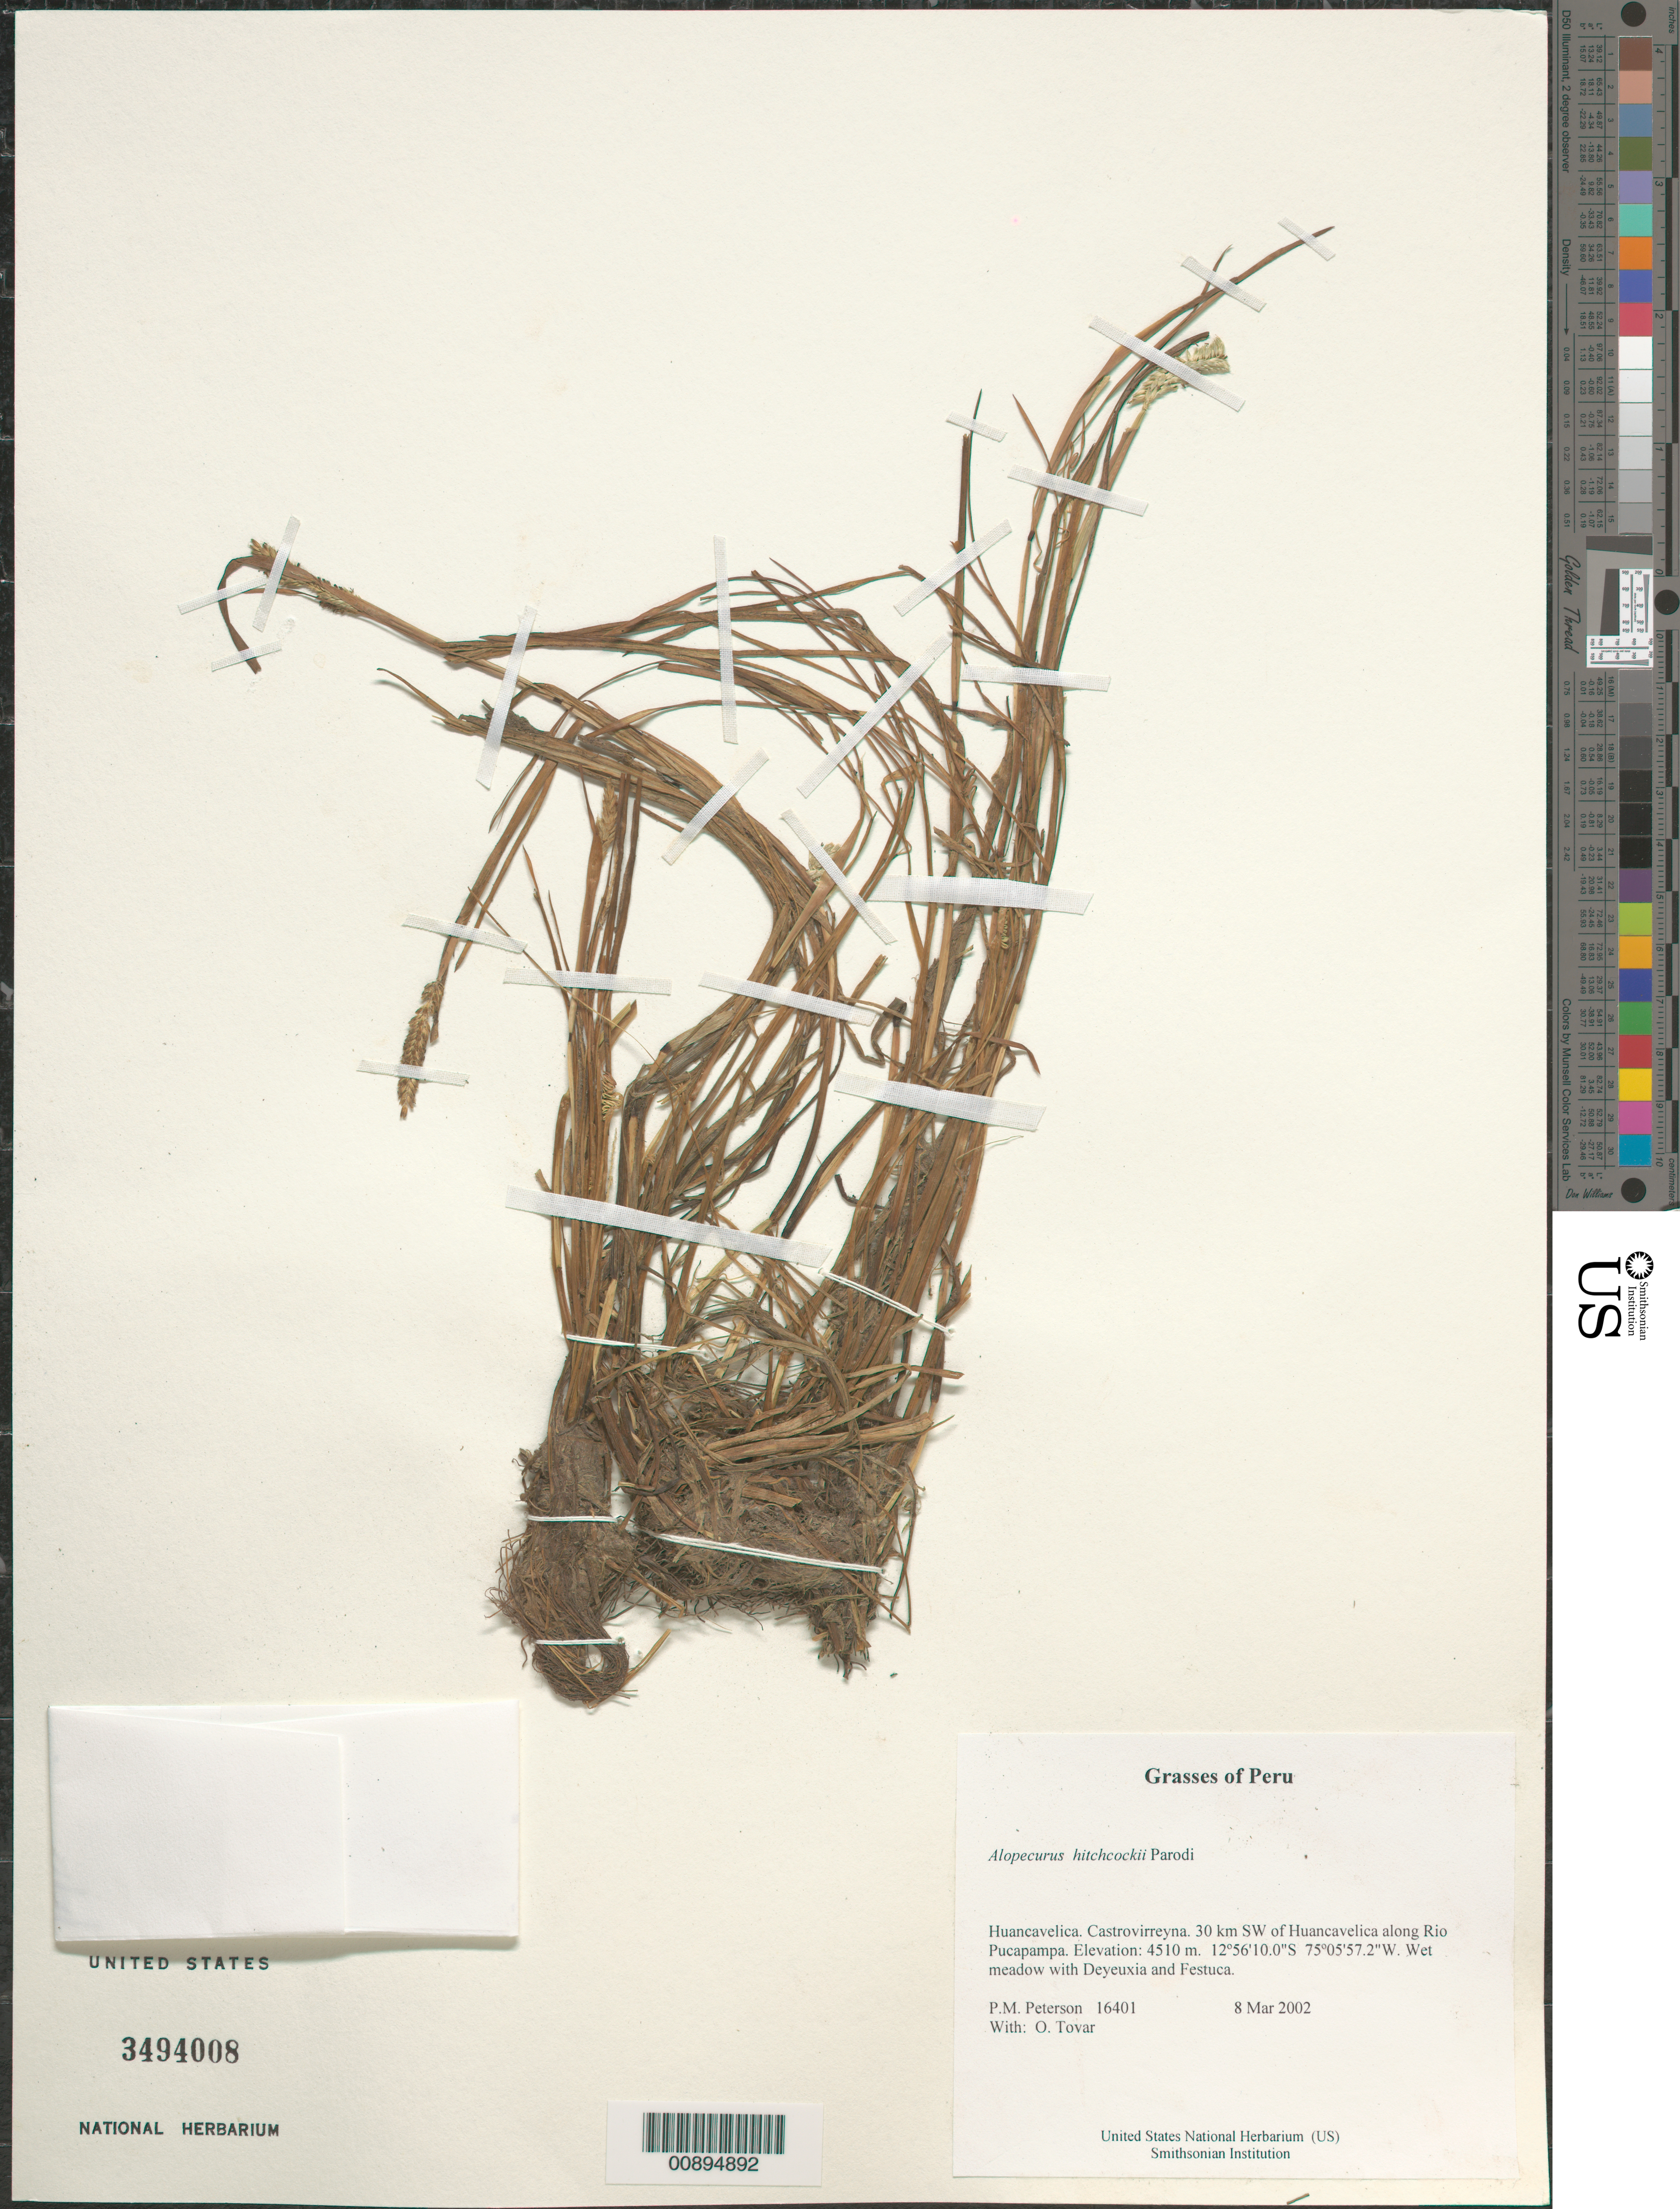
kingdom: Plantae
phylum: Tracheophyta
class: Liliopsida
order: Poales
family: Poaceae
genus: Alopecurus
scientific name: Alopecurus hitchcockii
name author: Parodi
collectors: P. M. Peterson & Ó. Tovar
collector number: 16401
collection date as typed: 08 Mar 2002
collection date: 2002-03-08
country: Peru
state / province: Huancavelica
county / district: Castrovirreyna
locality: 30 km SW of Huancavelica along Rio Pucapampa.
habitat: Wet meadow with ~Deyeuxia~ and ~Festuca~.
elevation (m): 4510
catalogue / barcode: US 3494008